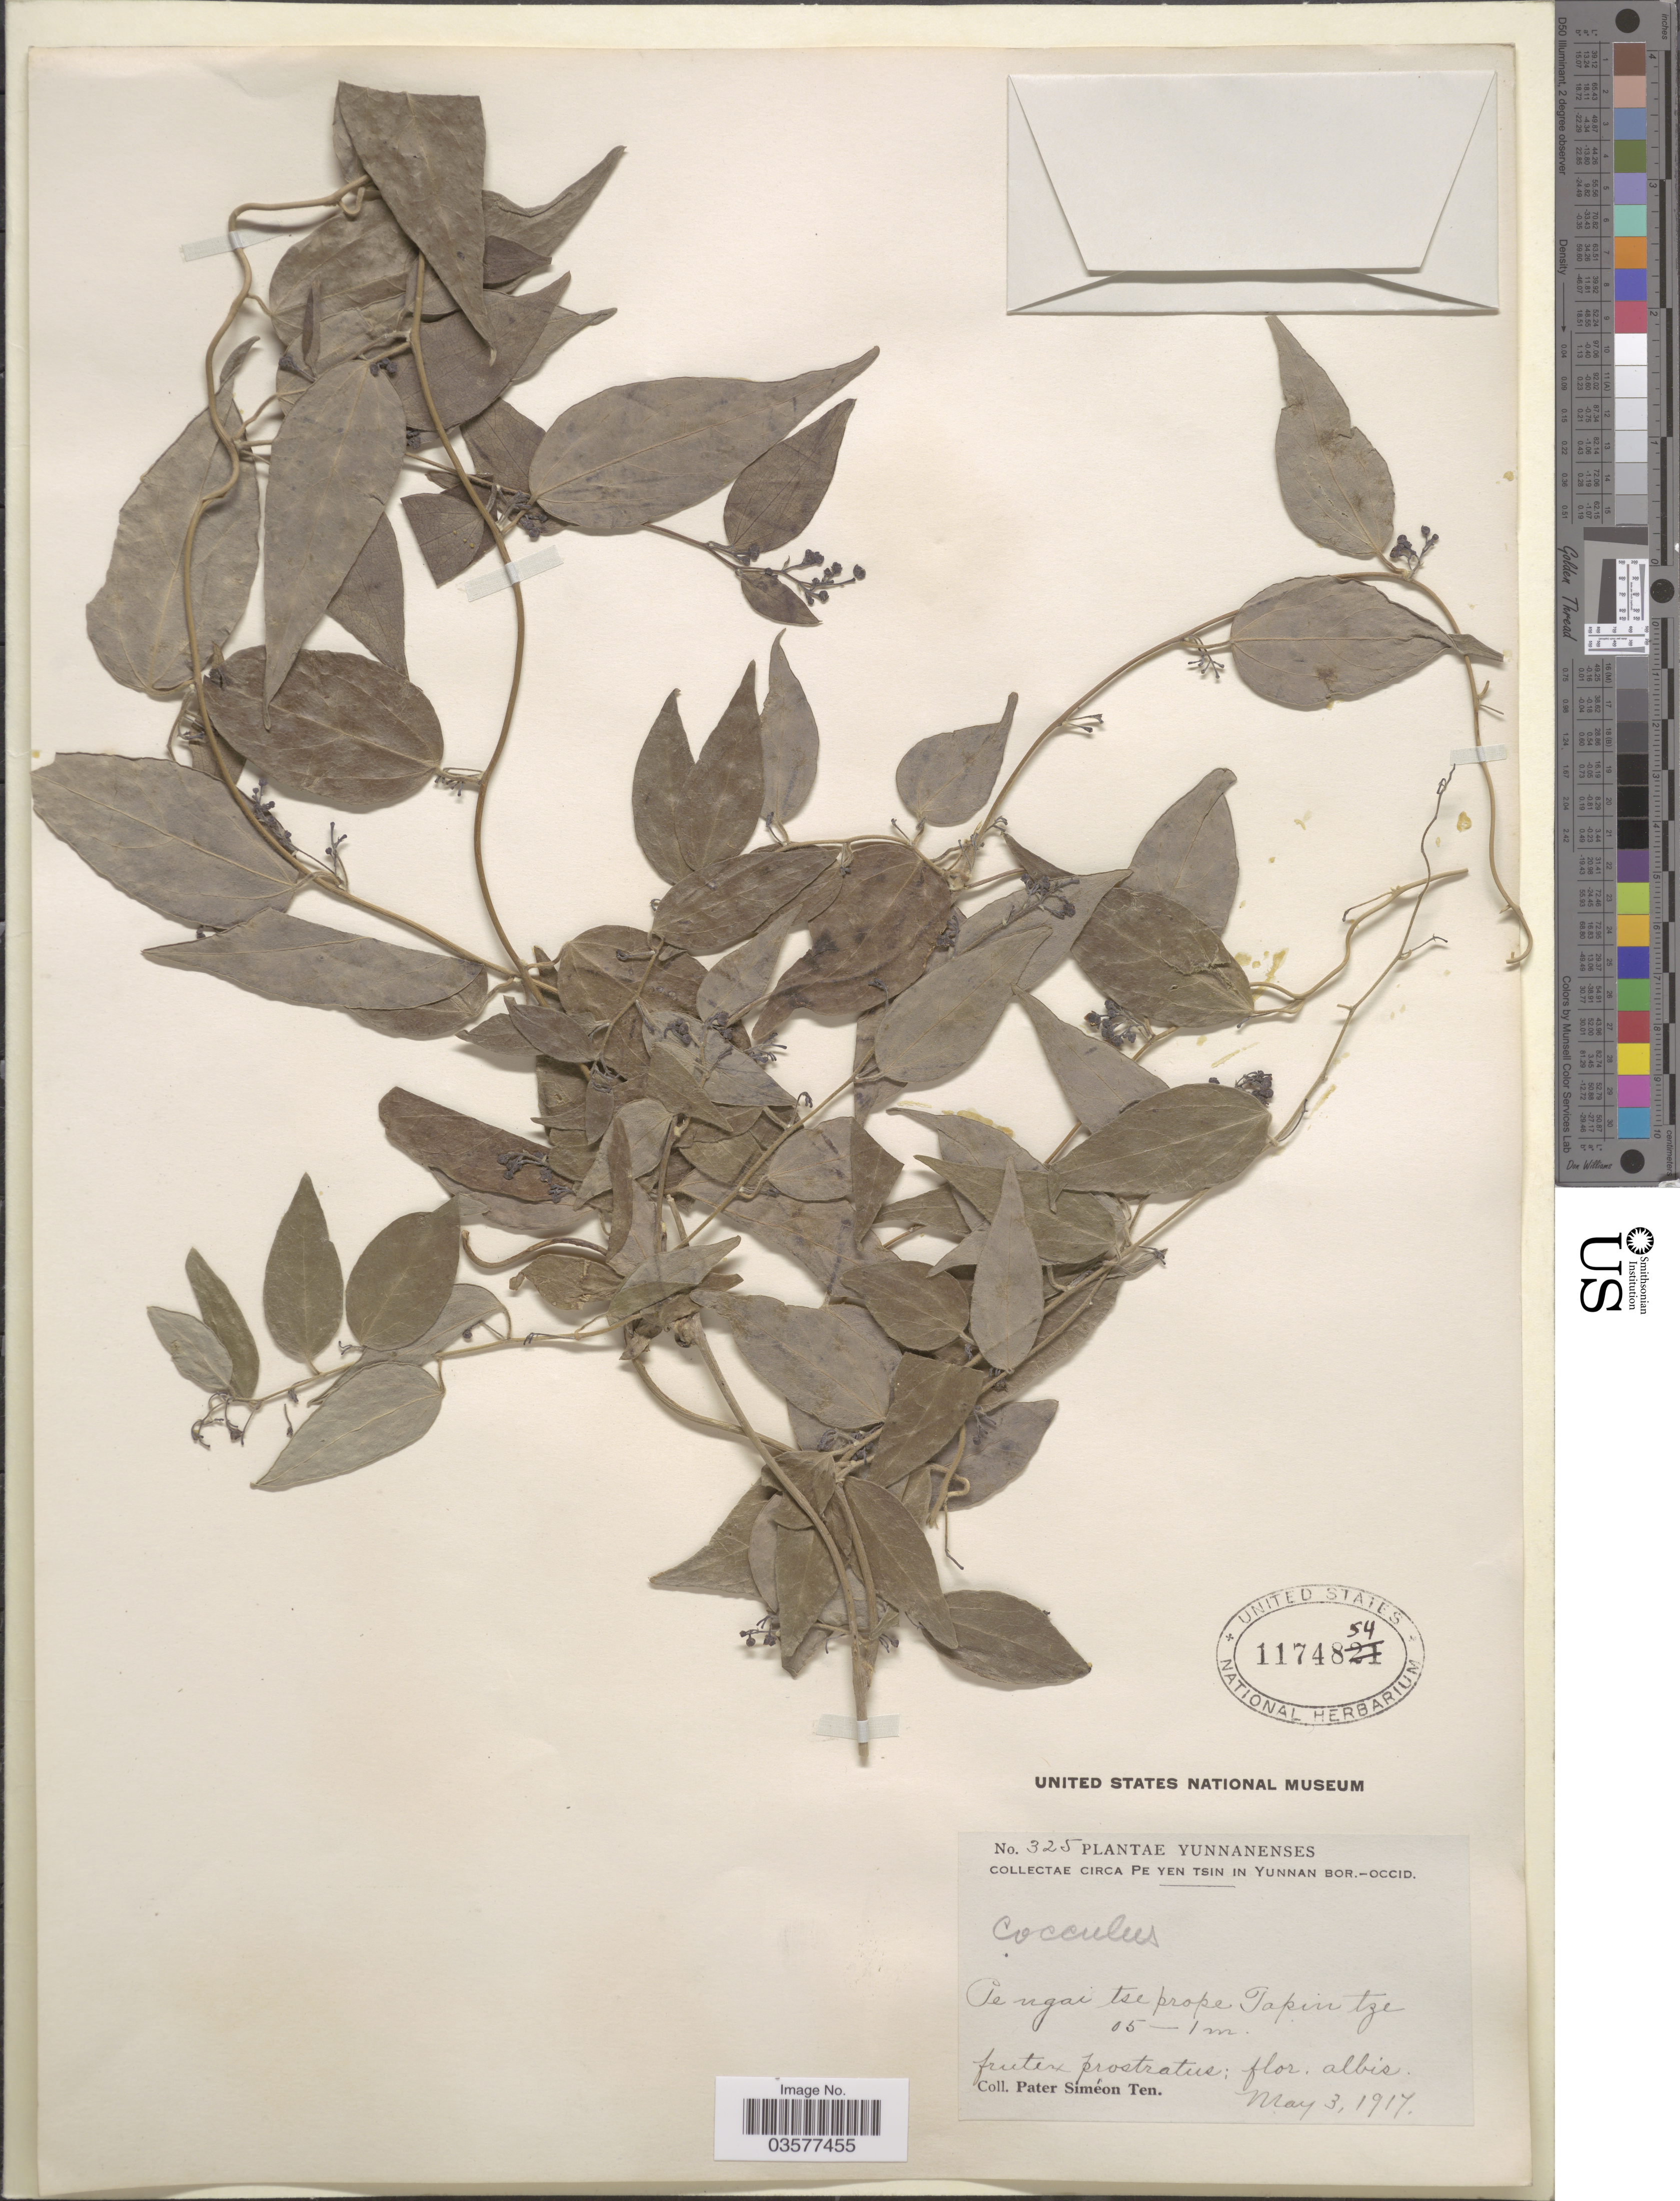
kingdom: Plantae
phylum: Tracheophyta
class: Magnoliopsida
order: Ranunculales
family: Menispermaceae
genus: Cocculus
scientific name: Cocculus sp.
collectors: P. S. Ten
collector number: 325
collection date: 1917-05-03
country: China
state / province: Yunnan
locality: Circa Pe Yen Tsin in Yunnan Bor.Occid. Pengai [interpreted] tse prope Tapin [interpreted] tze.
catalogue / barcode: US 1174854